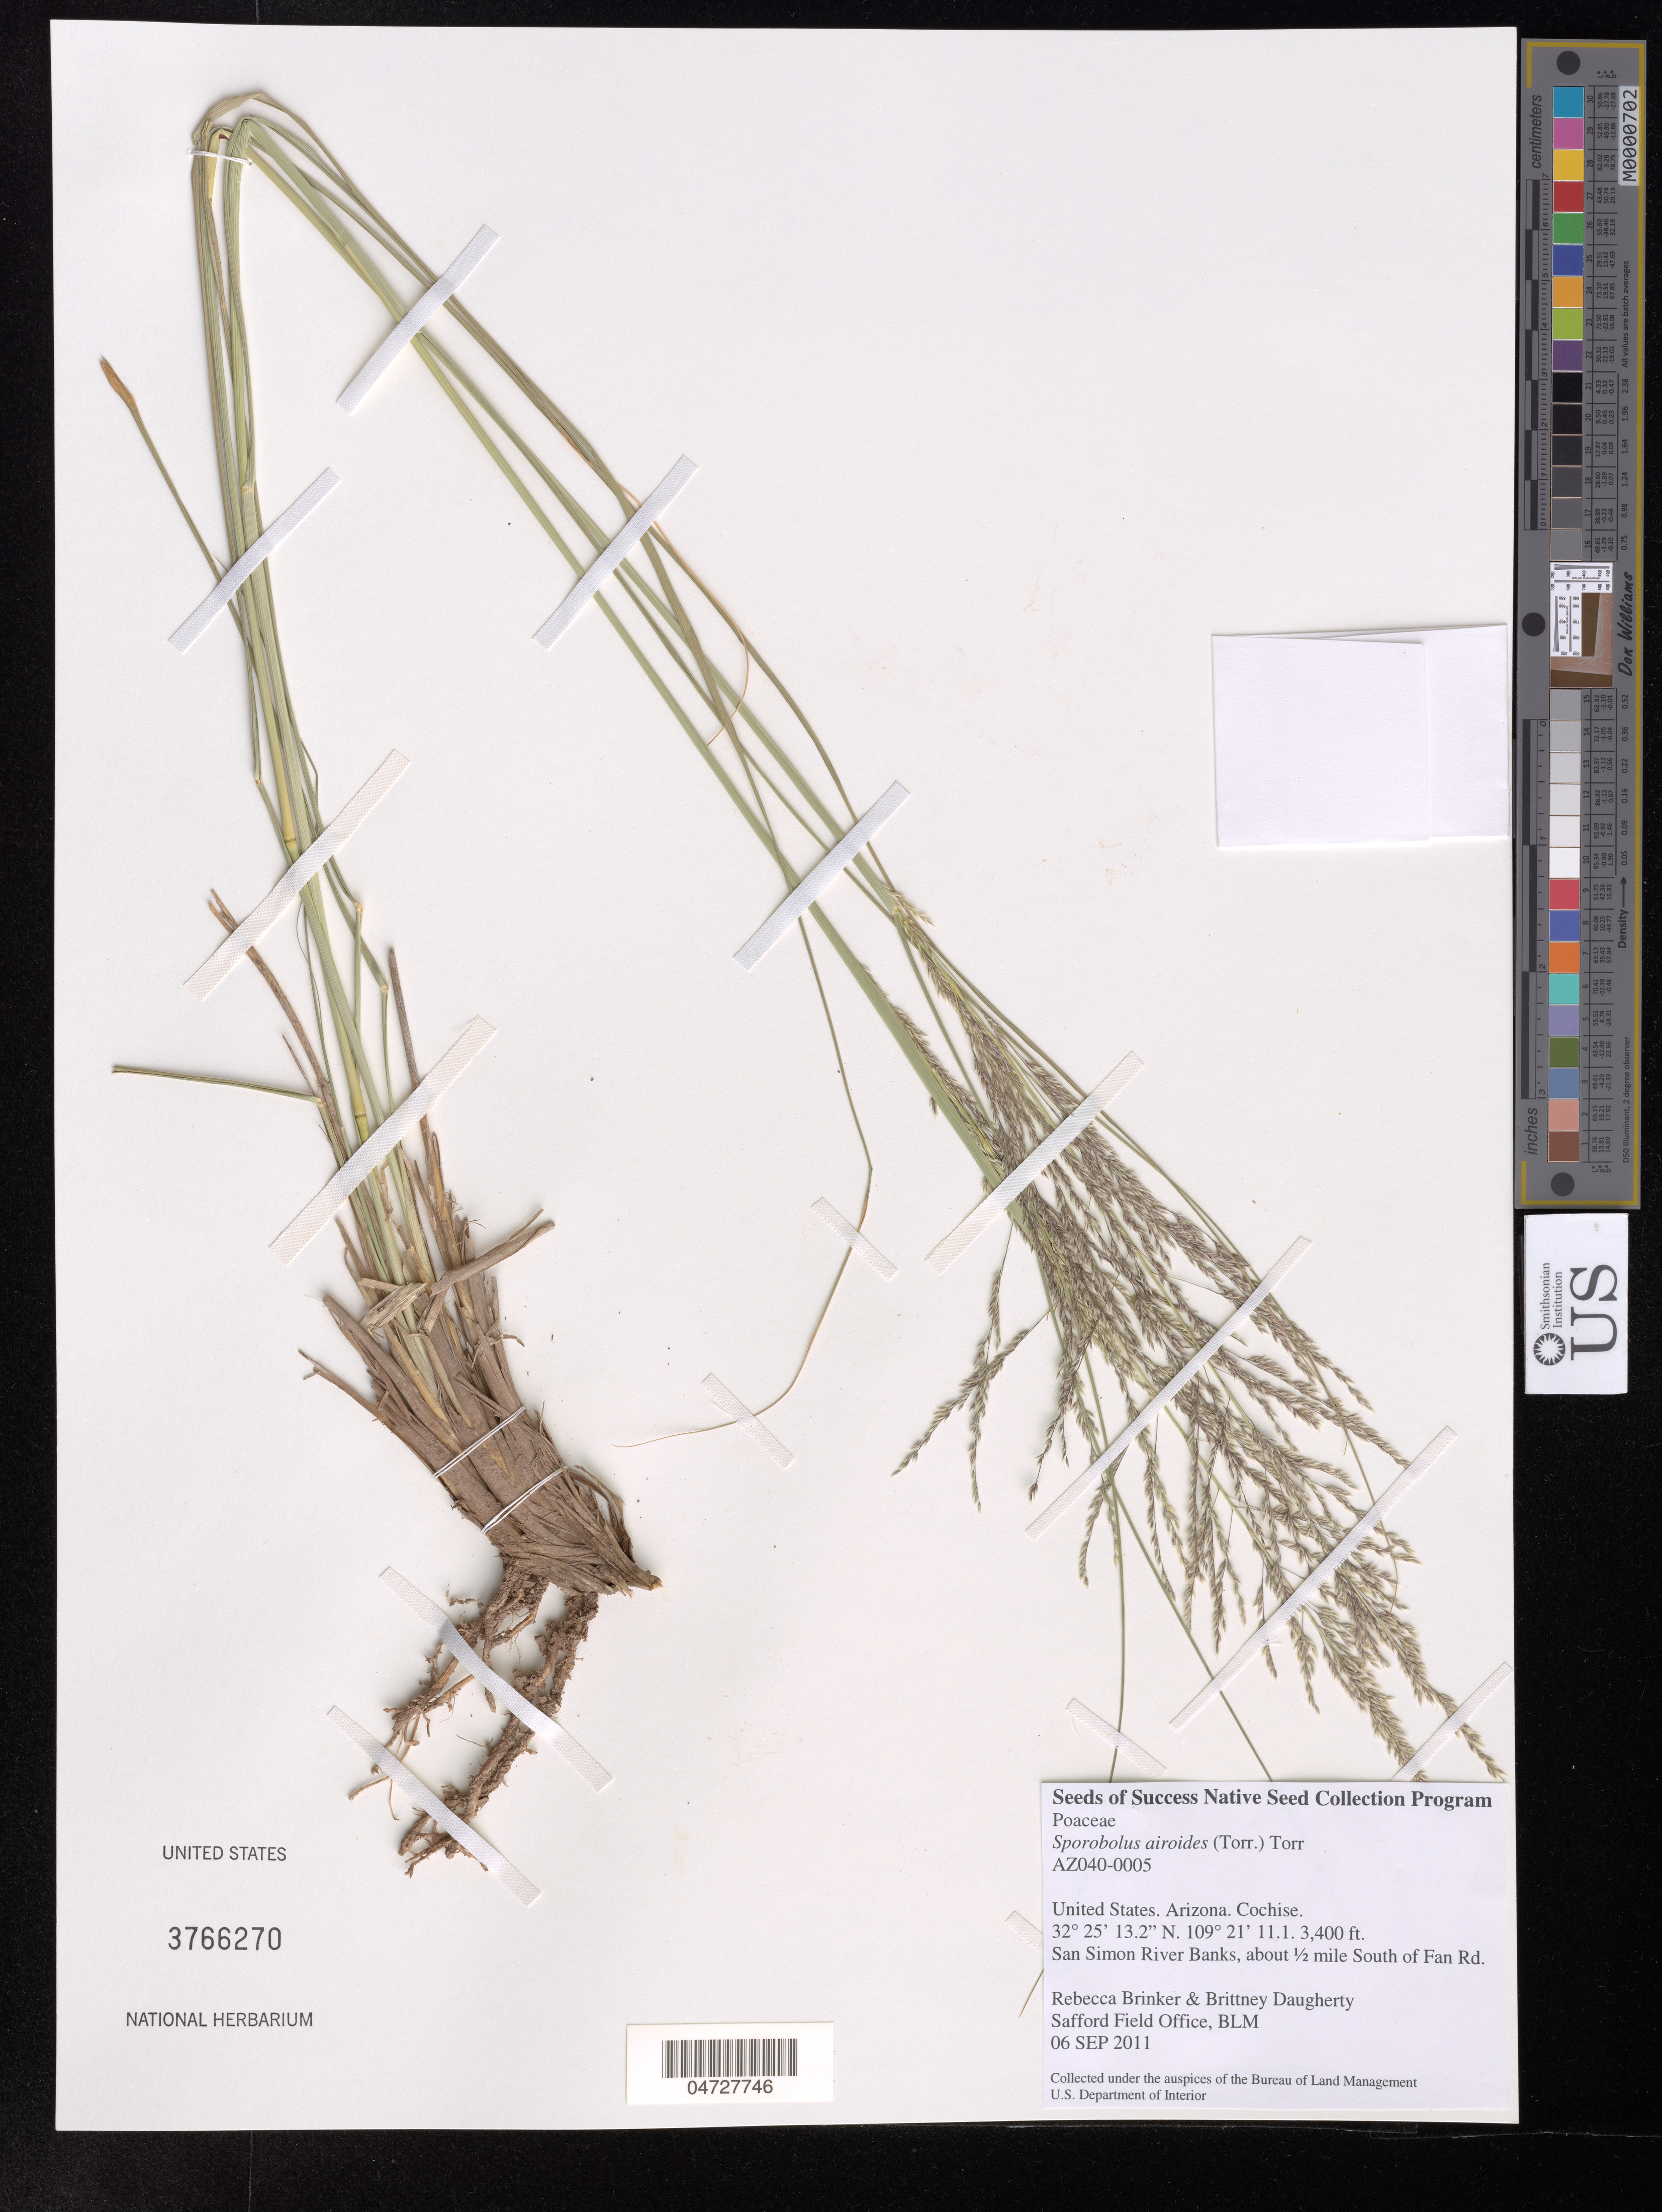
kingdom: Plantae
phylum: Tracheophyta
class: Liliopsida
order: Poales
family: Poaceae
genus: Sporobolus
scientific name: Sporobolus airoides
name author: (Torr.) Torr.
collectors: R. Brinker & B. Daugherty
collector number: AZ040-0005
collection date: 2011-09-06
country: United States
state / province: Arizona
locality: Cochise. San Simon River Banks, about ½ mile South of Fan Rd.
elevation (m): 1036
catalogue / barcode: US 3766270